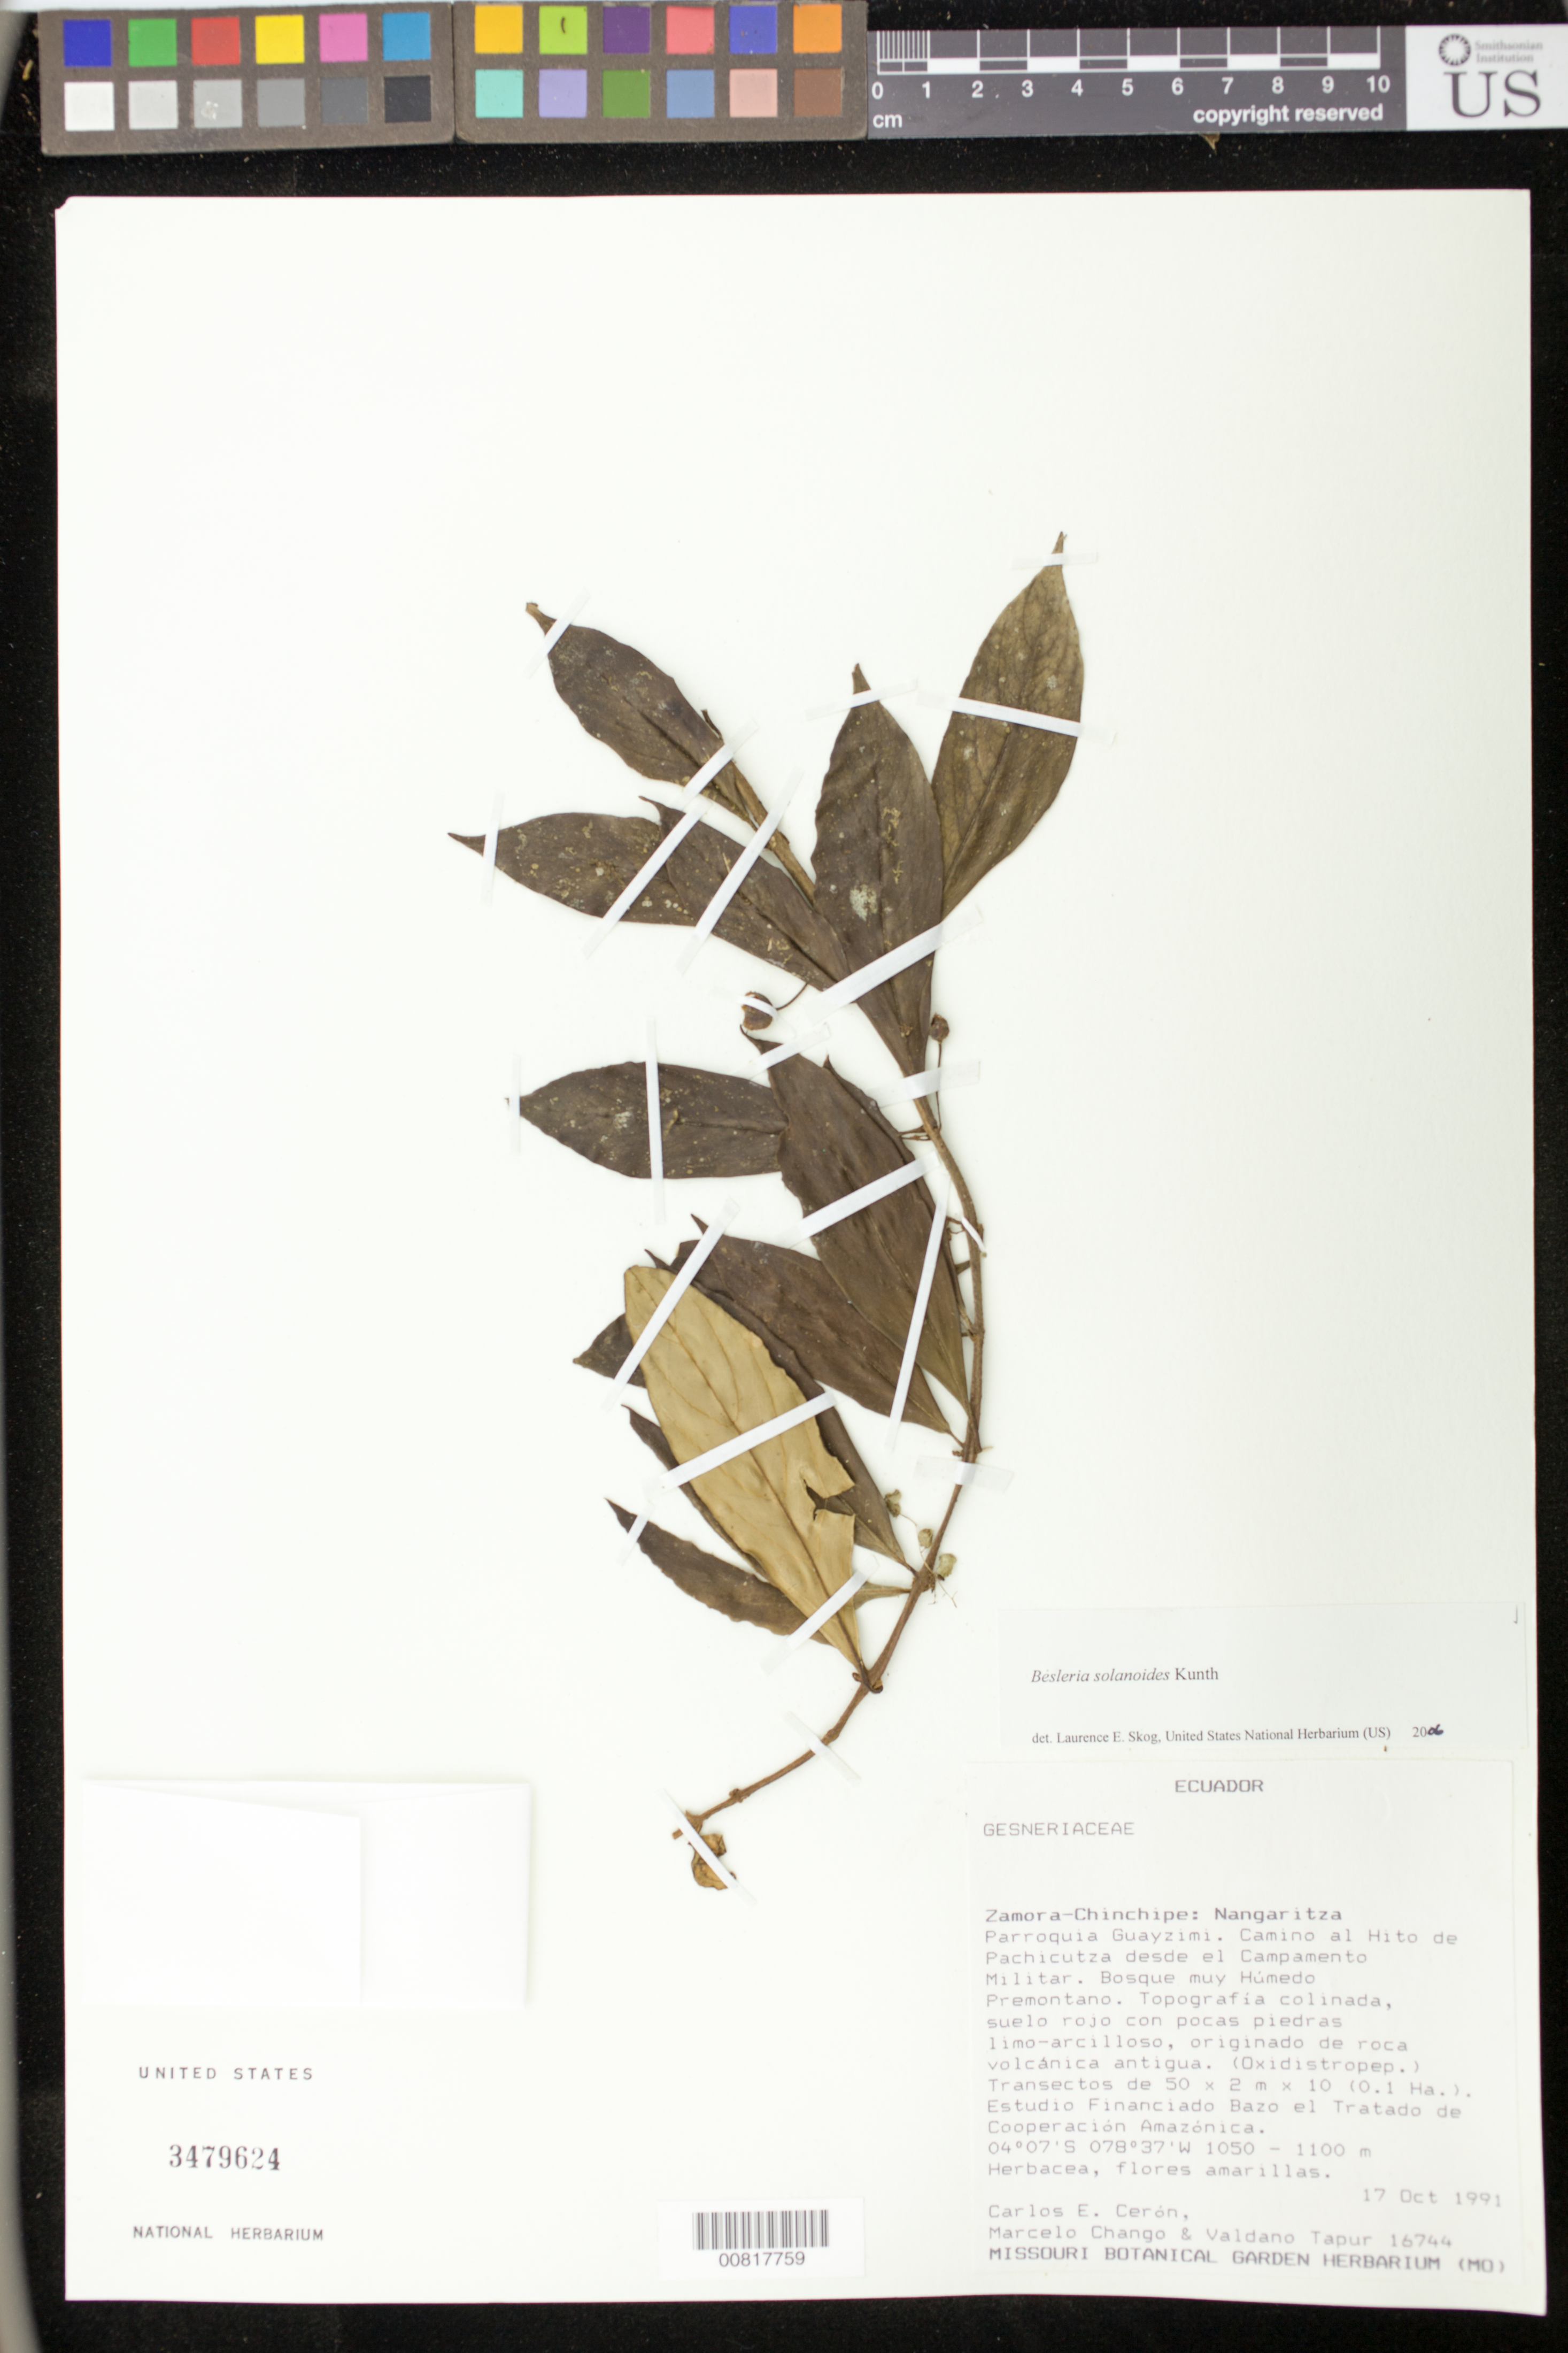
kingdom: Plantae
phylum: Tracheophyta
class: Magnoliopsida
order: Lamiales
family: Gesneriaceae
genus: Besleria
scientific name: Besleria solanoides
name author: Kunth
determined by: Skog, Laurence E.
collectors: C. E. Cerón M., M. Chango & V. Tapur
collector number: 16744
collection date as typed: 17 Oct 1991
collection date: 1991-10-17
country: Ecuador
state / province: Zamora-Chinchipe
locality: Zamora-Chinchipe: Nangaritza. Parroquia Guayzimi. Camino al Hito de Pachicutza desde el Campamento Militar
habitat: Bosque muy húmedo premontano. Topografia colinada, suelo rojo con pocas piedras limo-arcilloso, originado de roca volcánica antigua.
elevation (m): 1050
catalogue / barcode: US 3479624